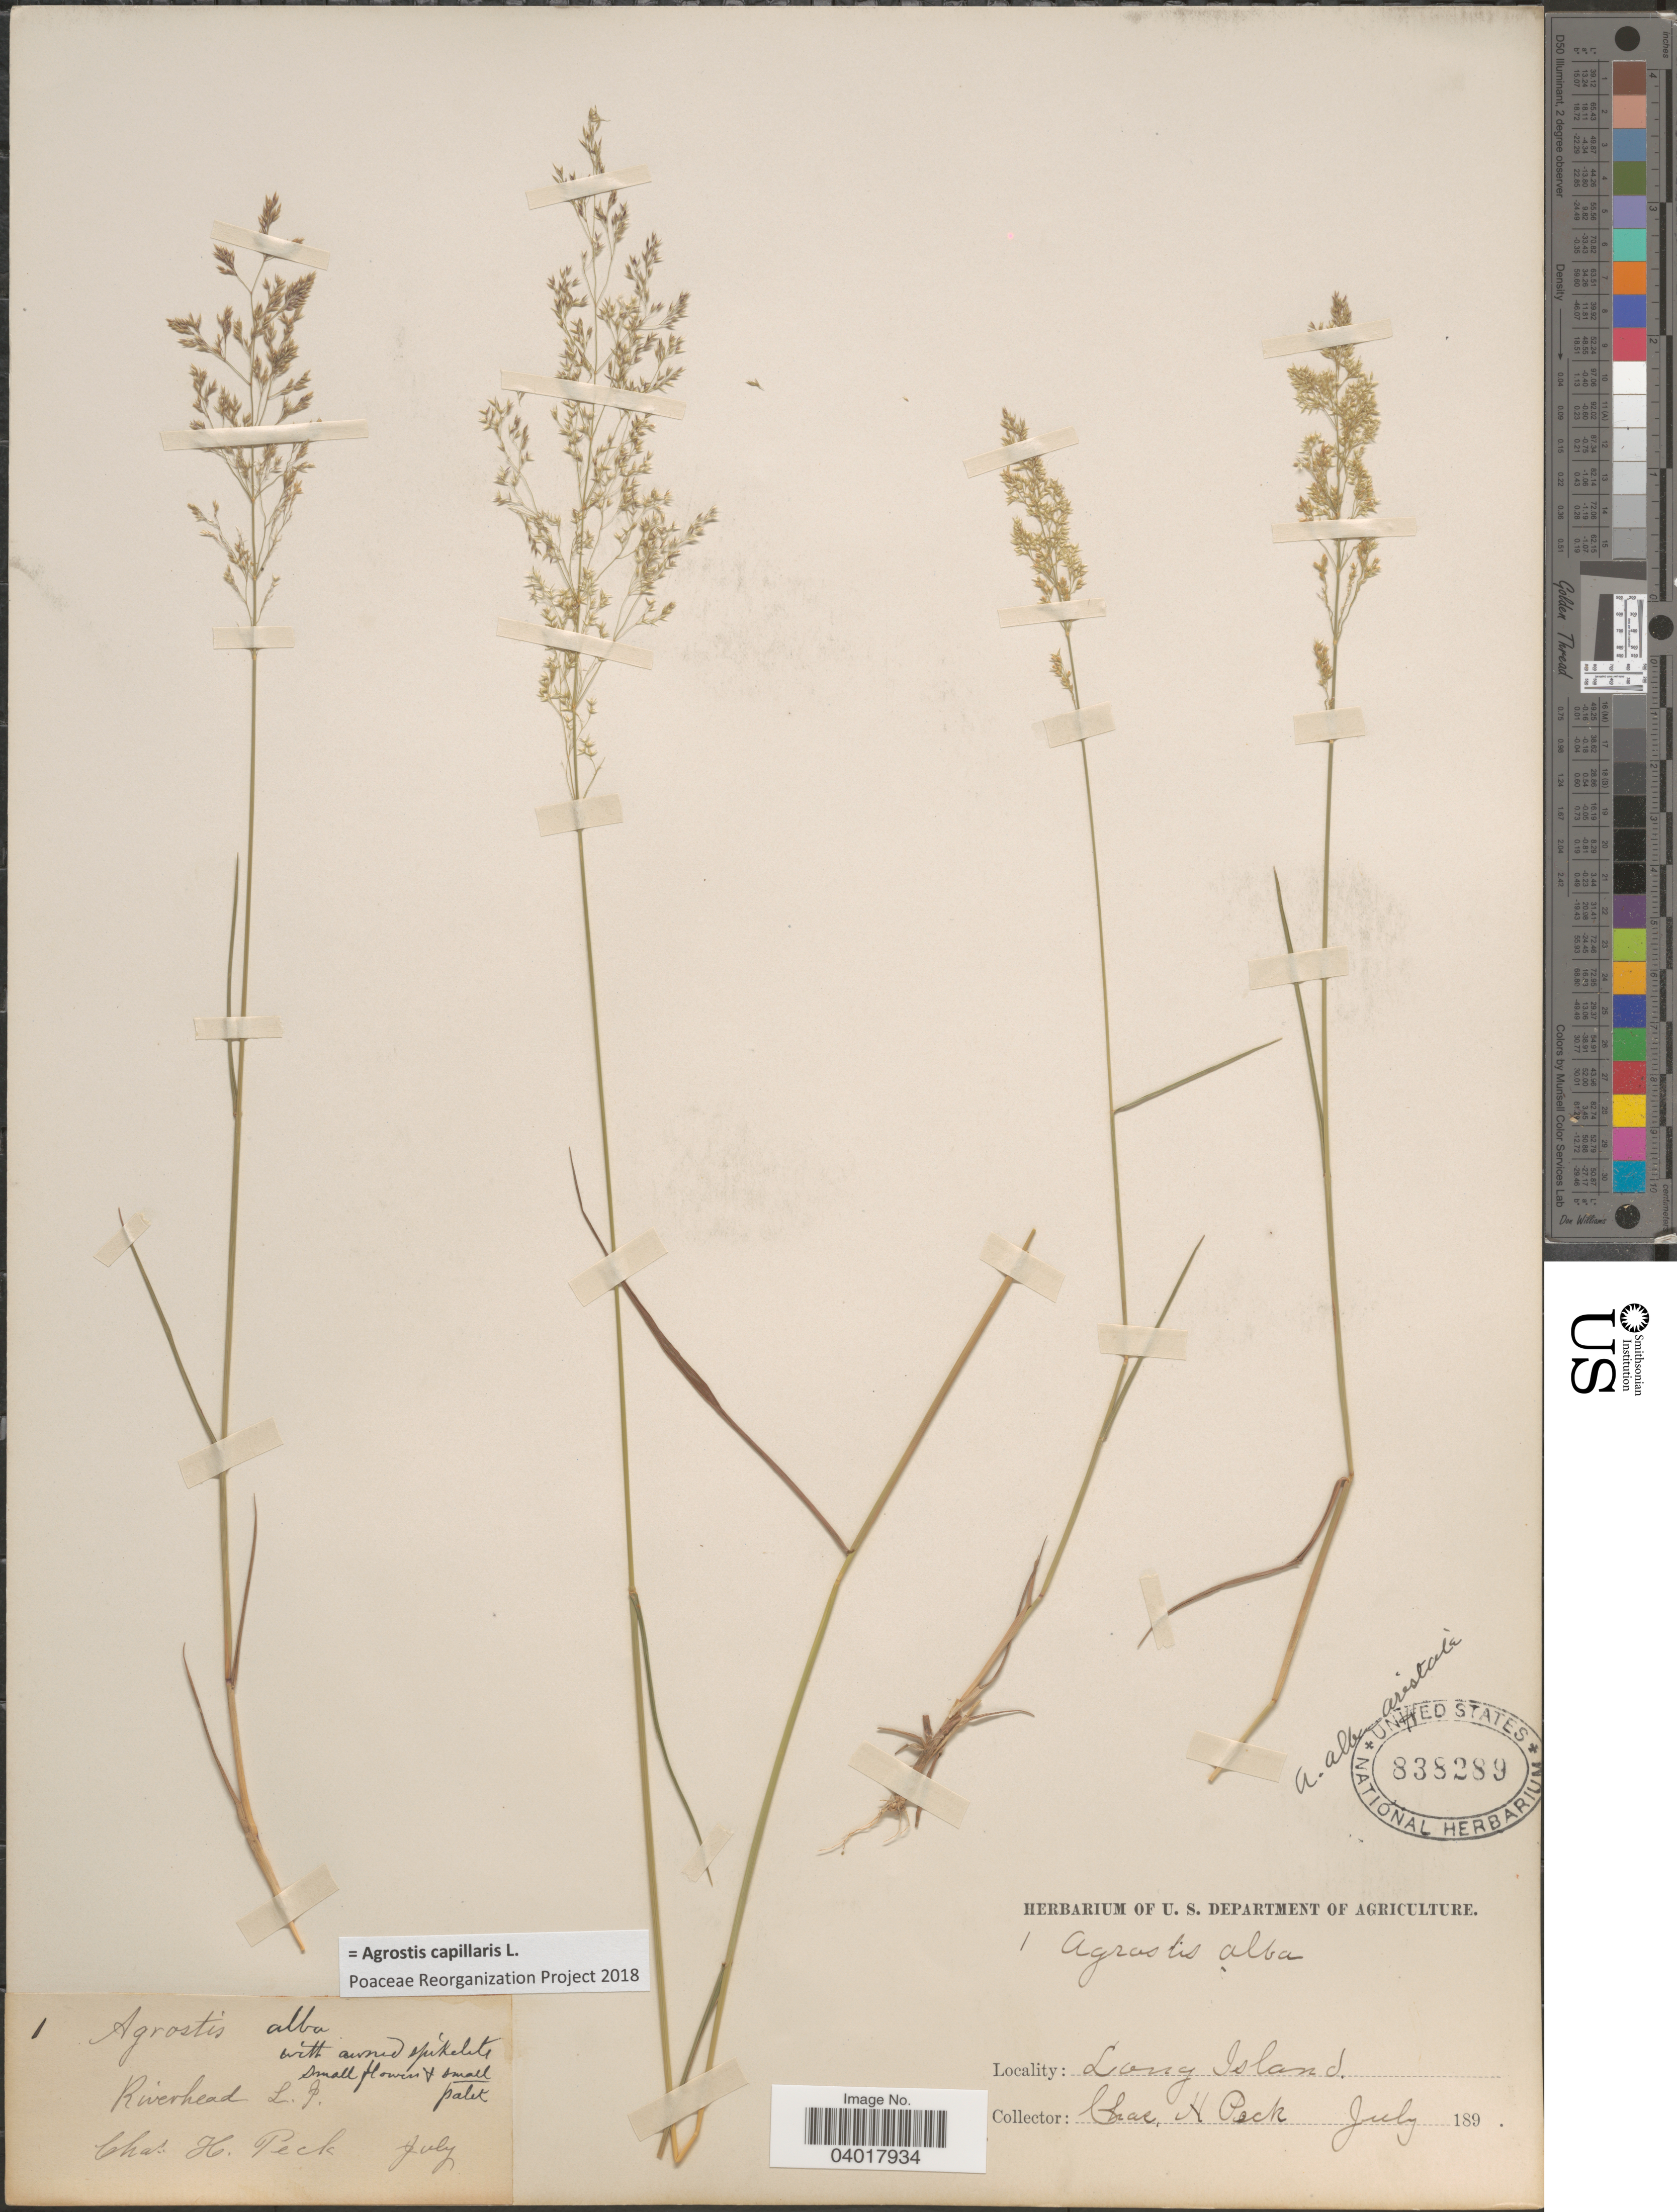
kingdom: Plantae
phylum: Tracheophyta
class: Liliopsida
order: Poales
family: Poaceae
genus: Agrostis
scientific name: Agrostis capillaris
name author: L.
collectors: C. H. Peck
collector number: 1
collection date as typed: July 189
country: United States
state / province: New York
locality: Riverhead.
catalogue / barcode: US 838289